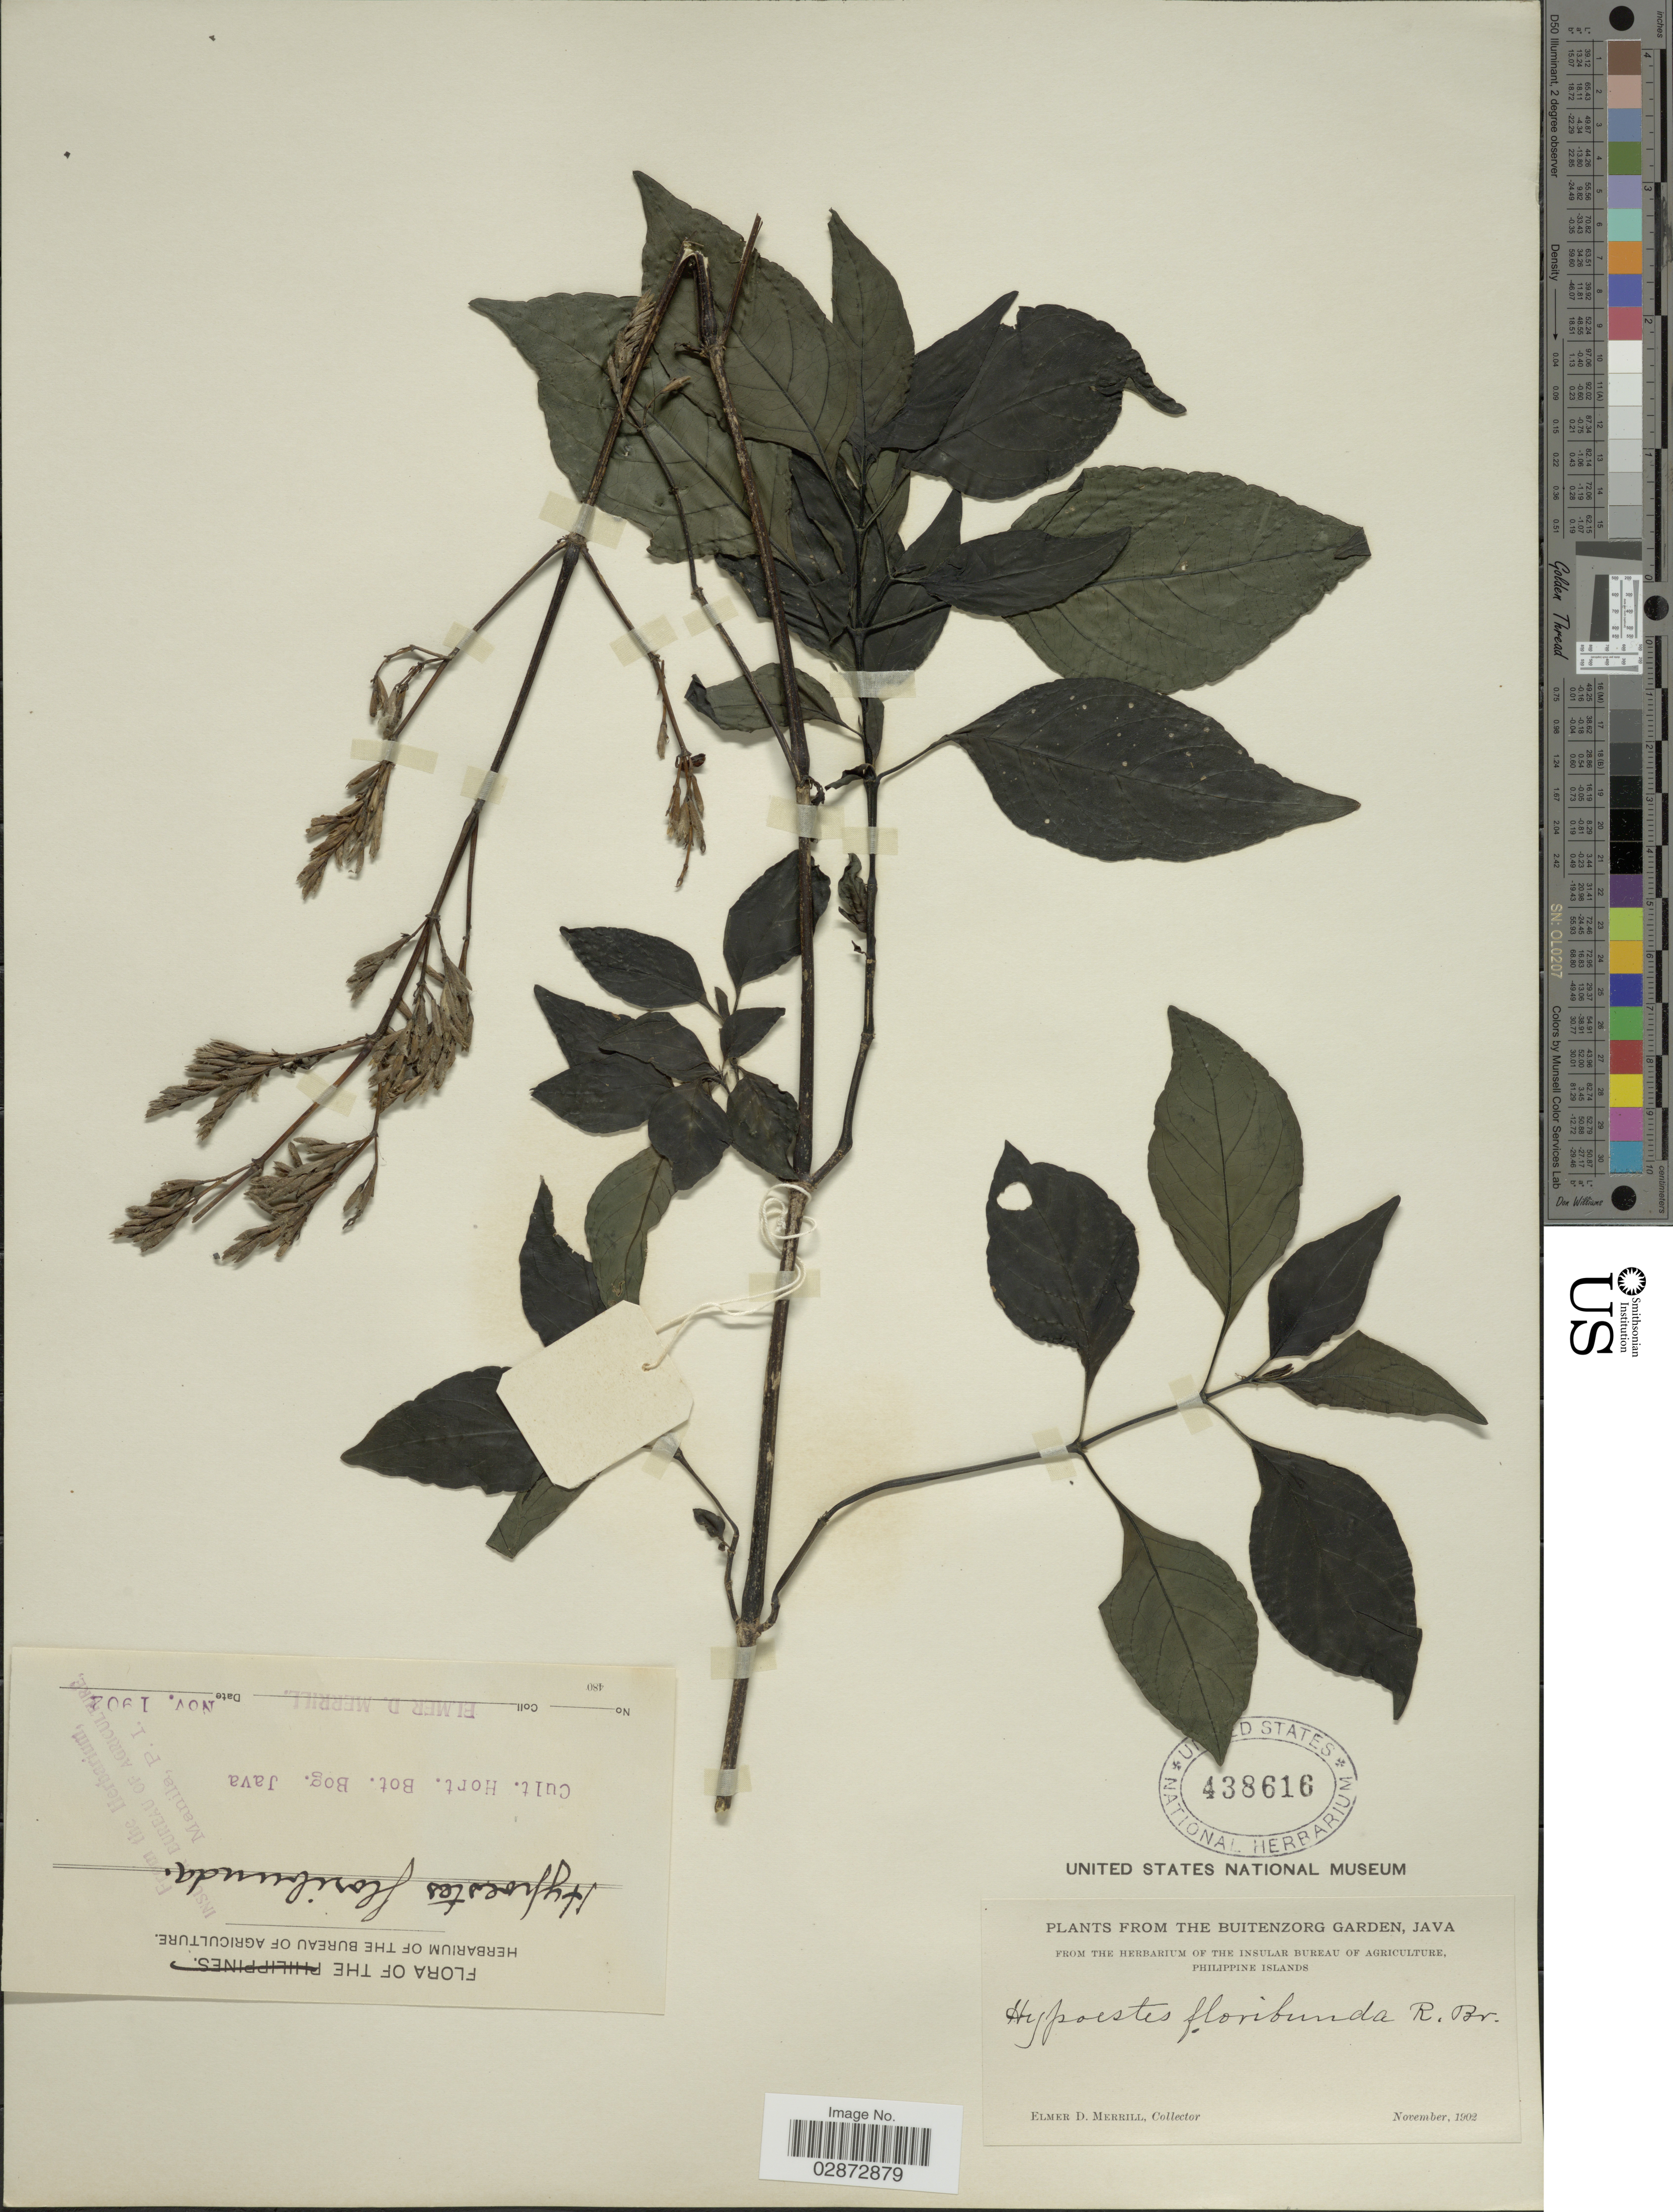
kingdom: Plantae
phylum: Tracheophyta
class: Magnoliopsida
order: Lamiales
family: Acanthaceae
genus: Hypoestes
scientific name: Hypoestes floribunda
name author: R. Br.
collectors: E. D. Merrill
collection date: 1902-11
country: Indonesia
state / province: Java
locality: The Buitenzorg Garden.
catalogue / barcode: US 438616